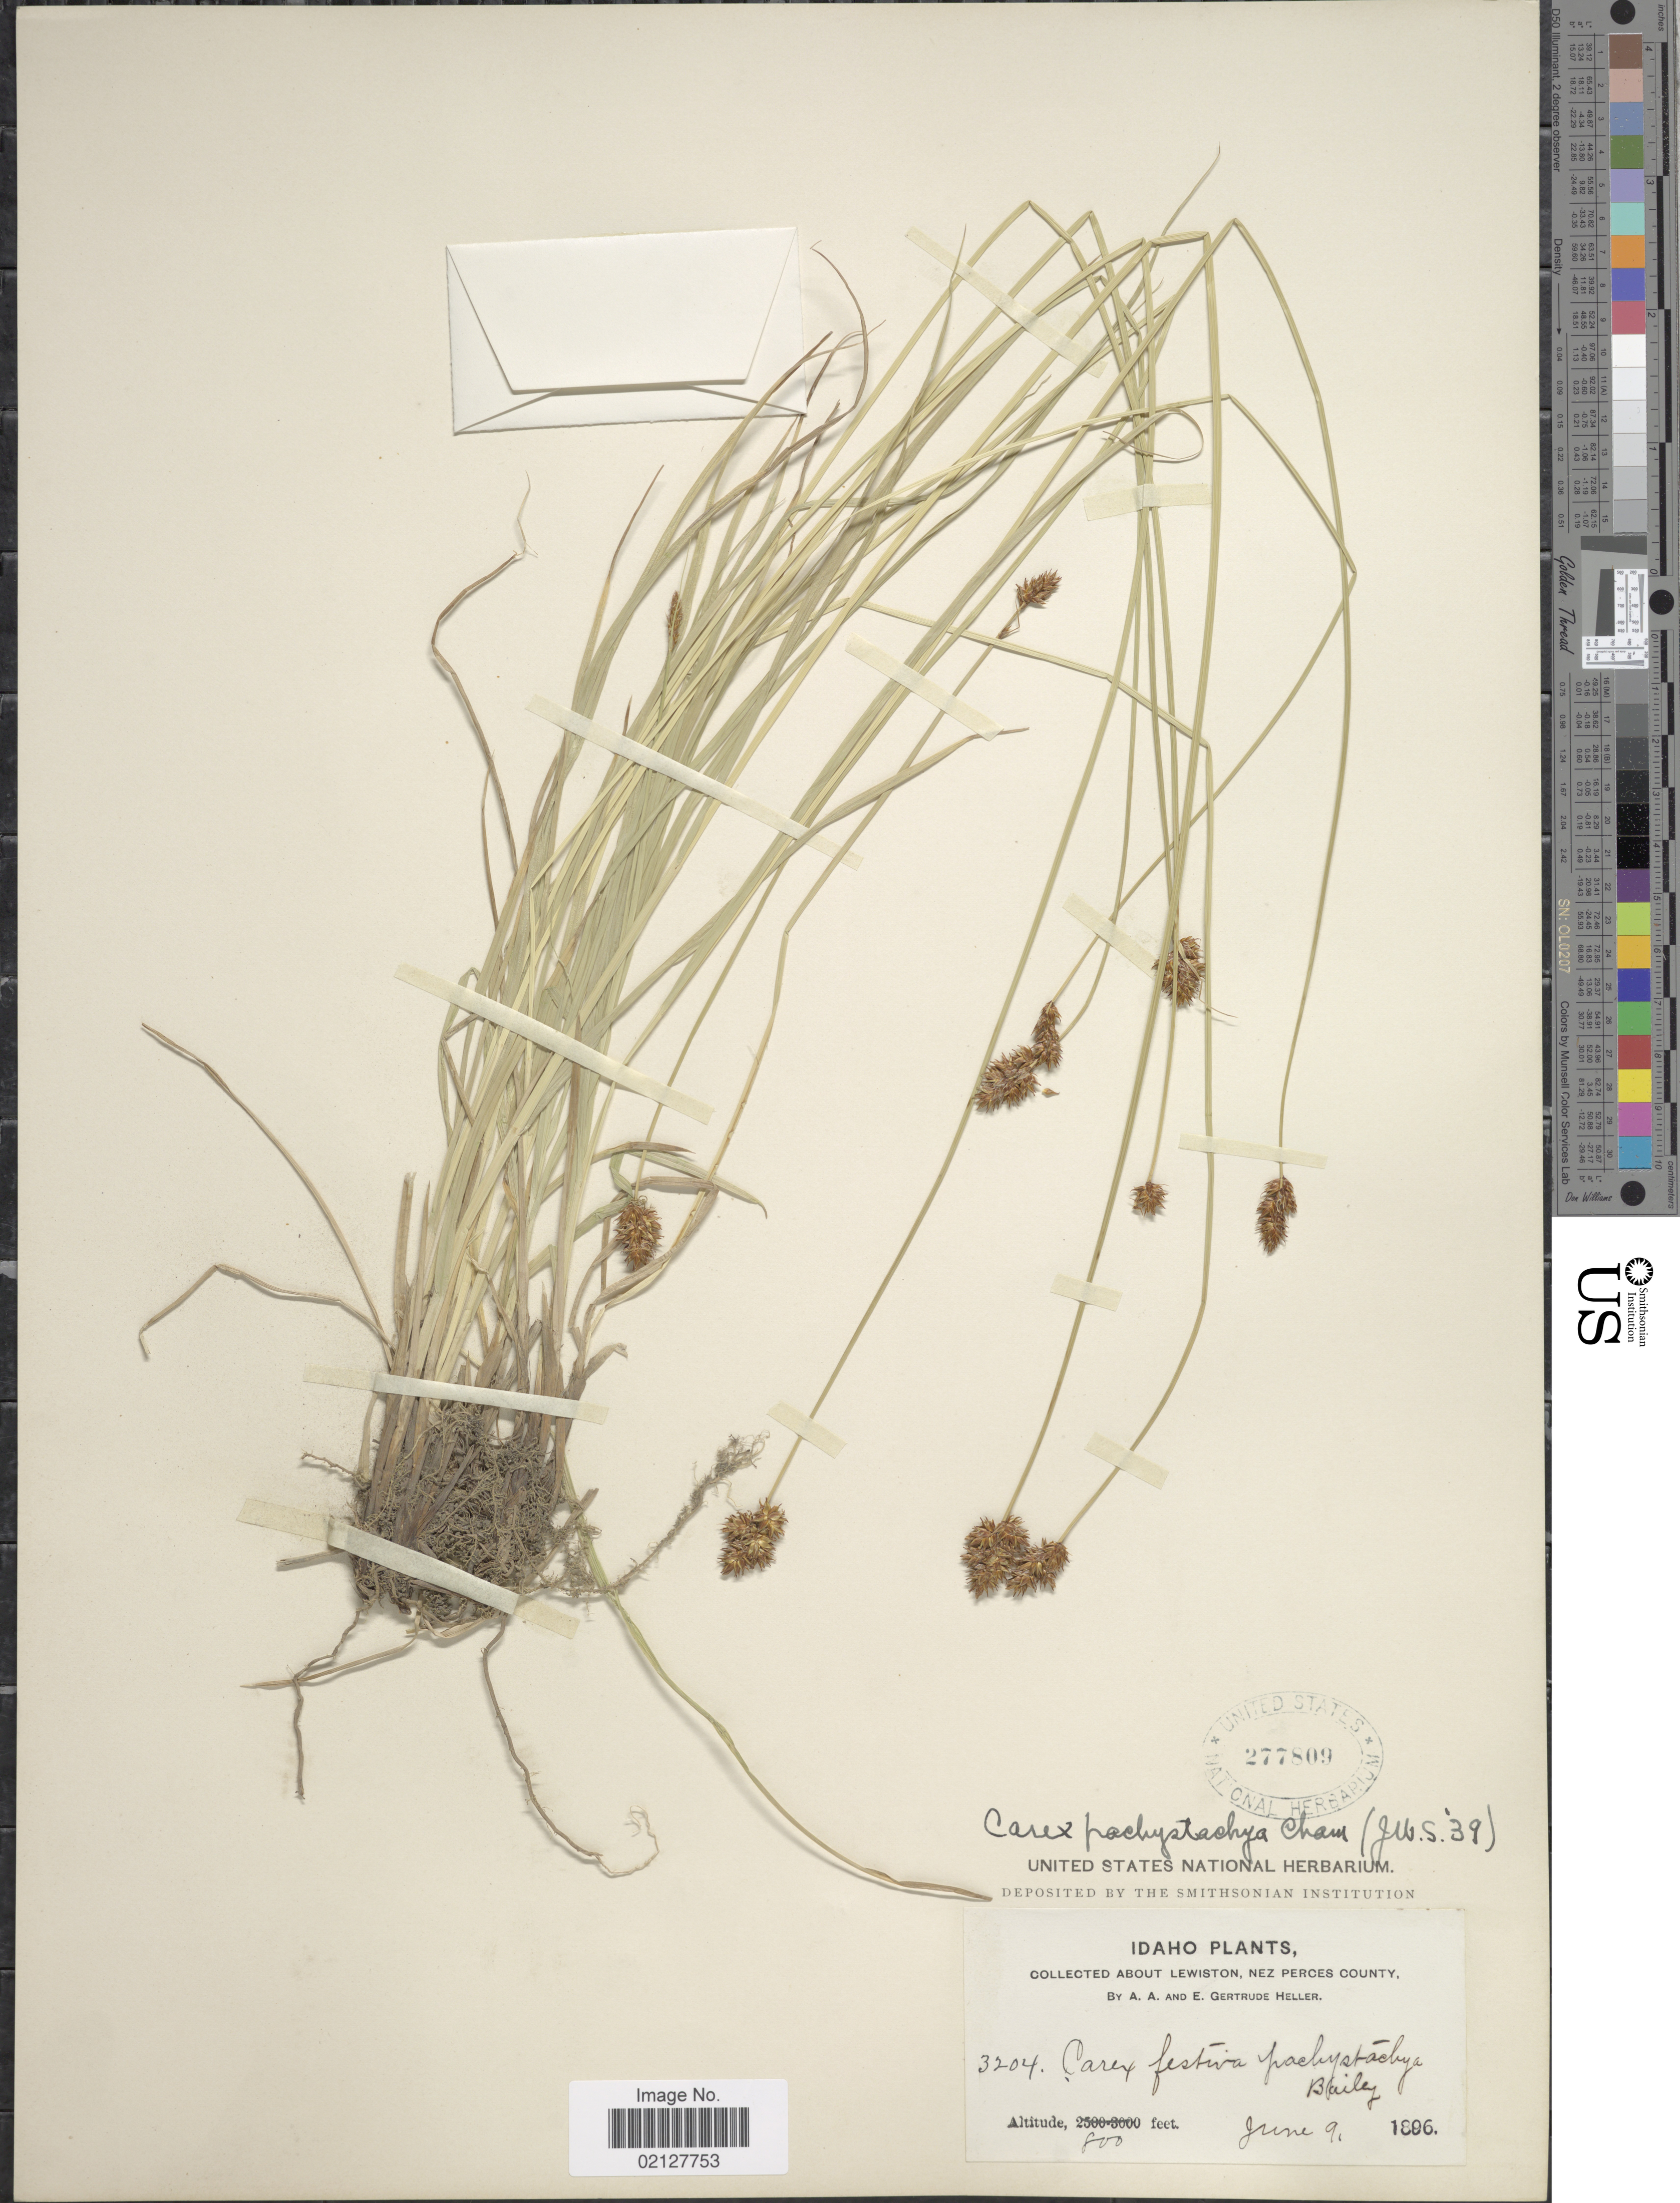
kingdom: Plantae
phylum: Tracheophyta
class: Liliopsida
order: Poales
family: Cyperaceae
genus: Carex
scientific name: Carex pachystachya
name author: Cham. ex Steud.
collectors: A. A. Heller & E. G. Heller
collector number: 3204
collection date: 1896-06-09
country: United States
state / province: Idaho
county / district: Nez Perce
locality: About Lewiston.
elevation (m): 244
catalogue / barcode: US 277809